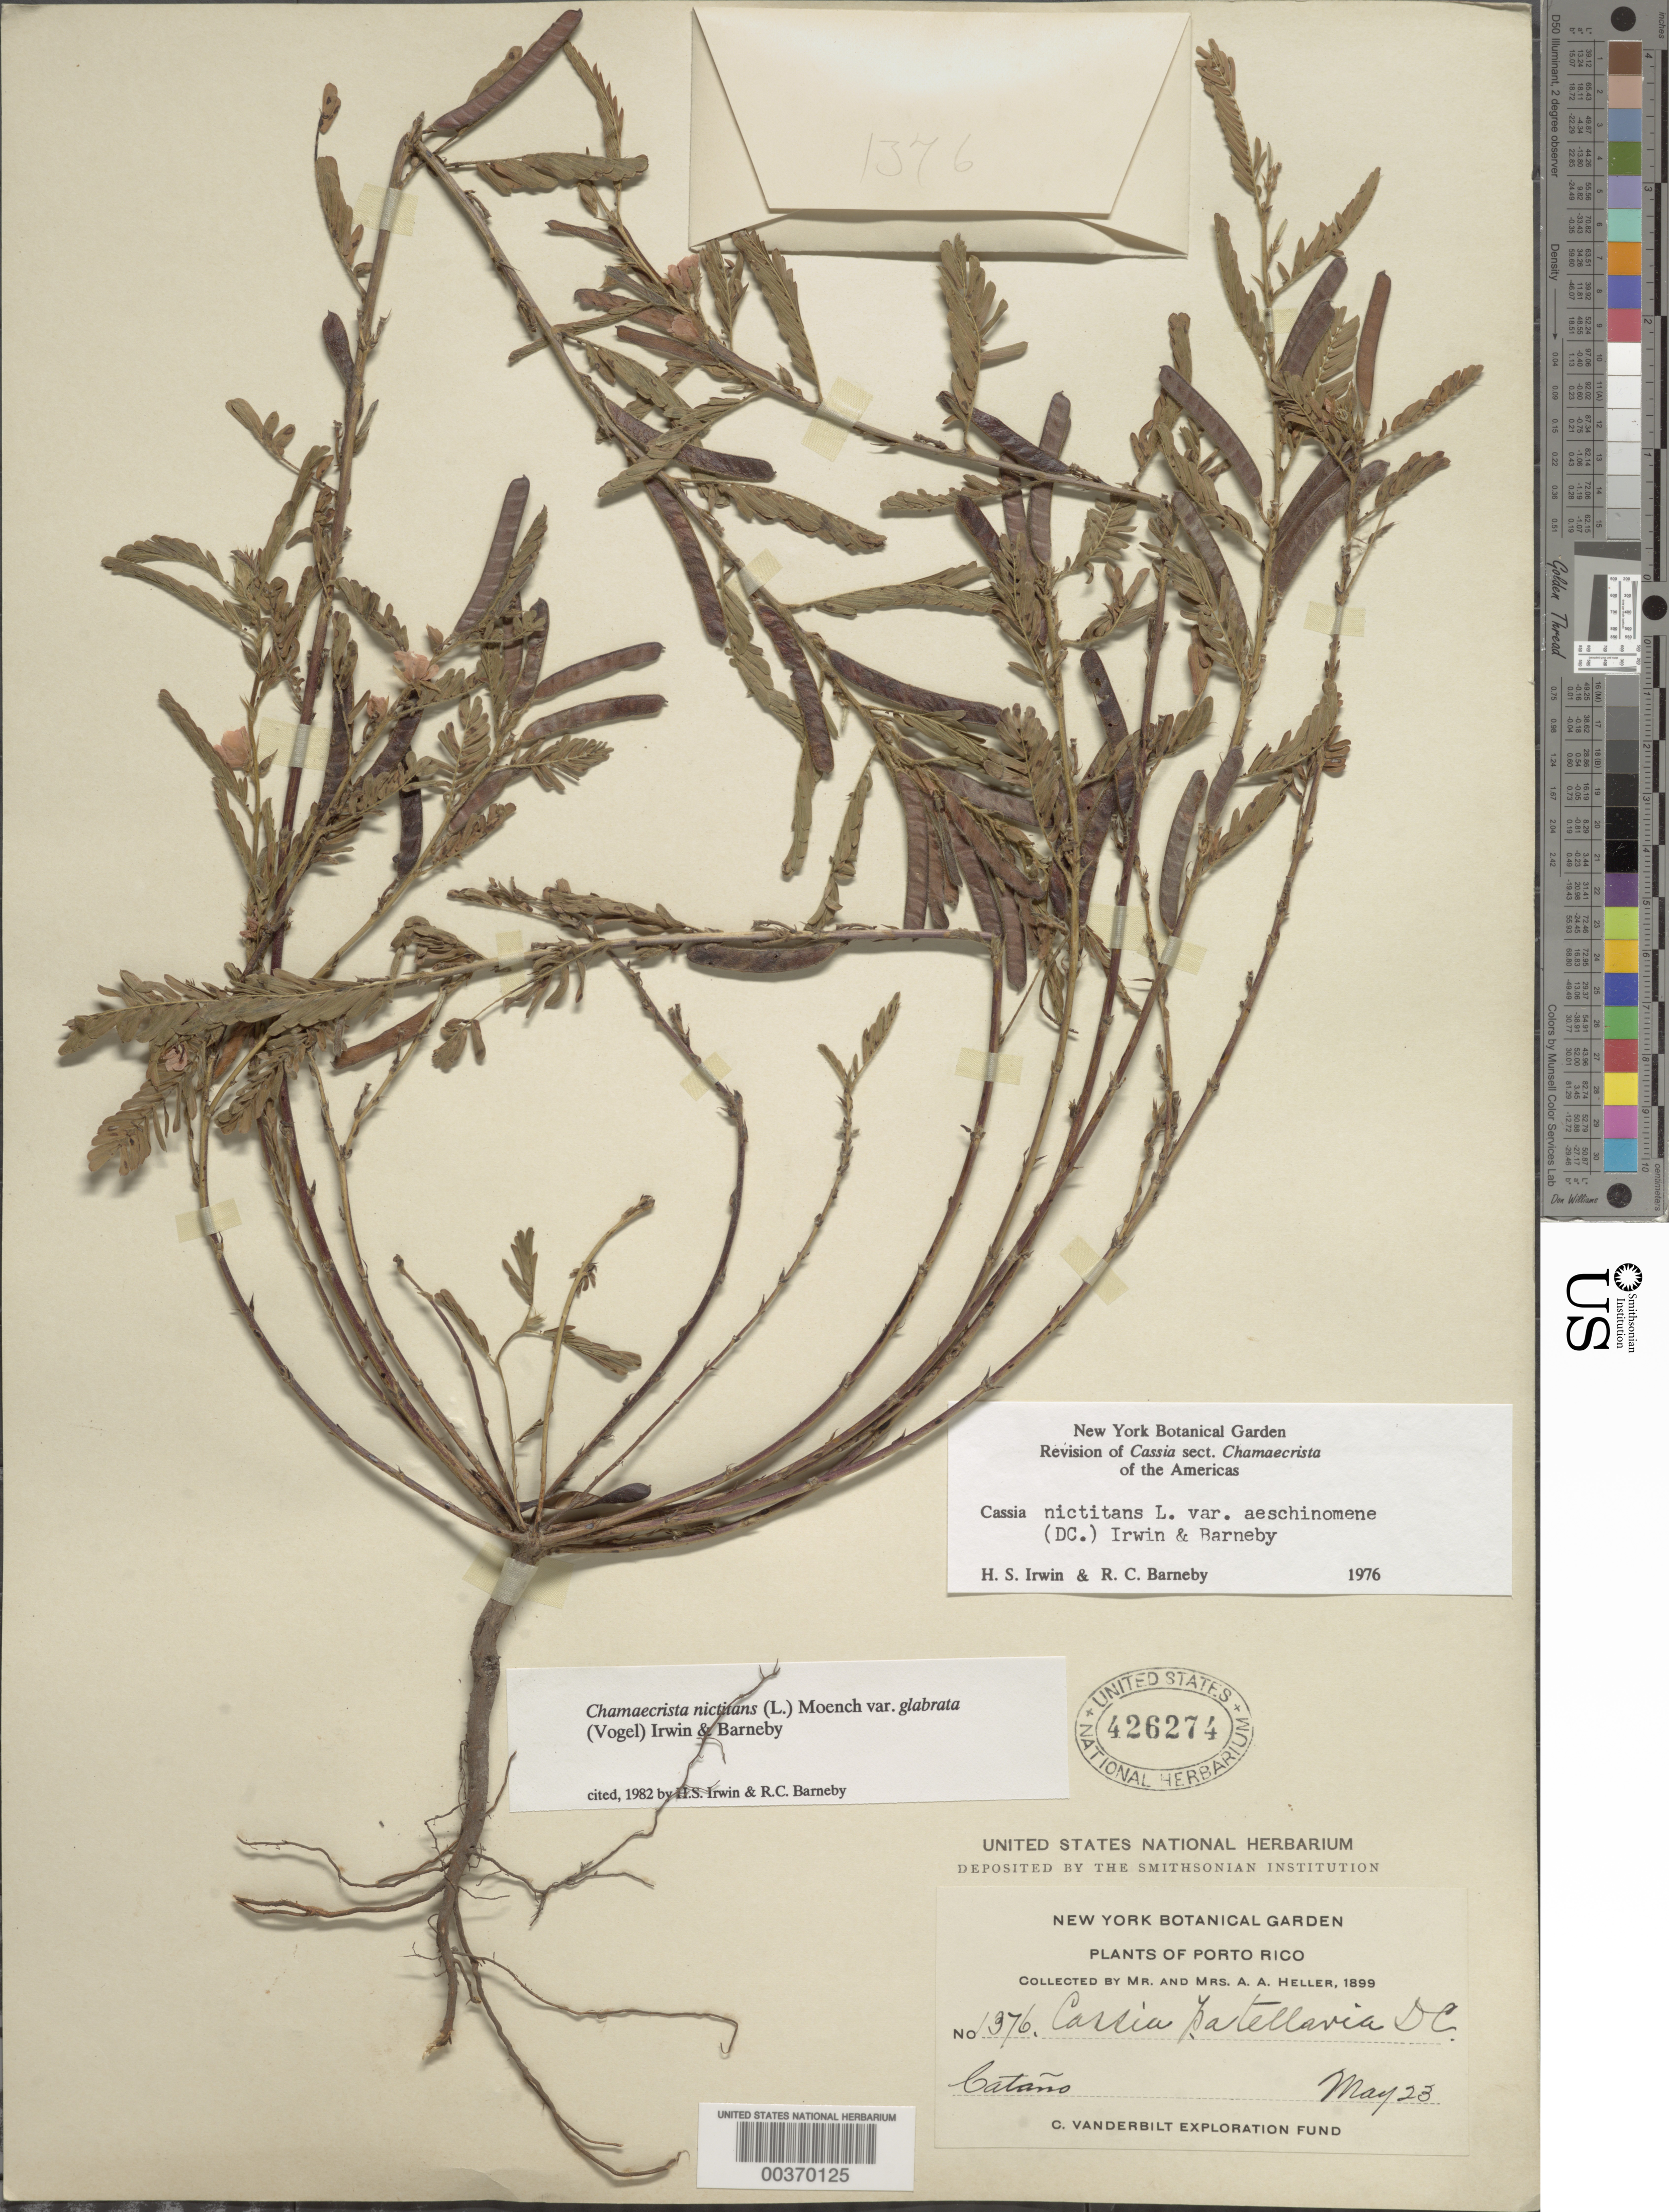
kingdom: Plantae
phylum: Tracheophyta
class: Magnoliopsida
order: Fabales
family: Fabaceae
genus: Chamaecrista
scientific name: Chamaecrista nictitans var. glabrata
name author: (Vogel) H.S. Irwin & Barneby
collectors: A. A. Heller & E. G. Heller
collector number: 1376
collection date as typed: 23 May 1899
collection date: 1899-05-23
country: Puerto Rico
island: Greater Antilles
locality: Catano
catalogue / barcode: US 426274